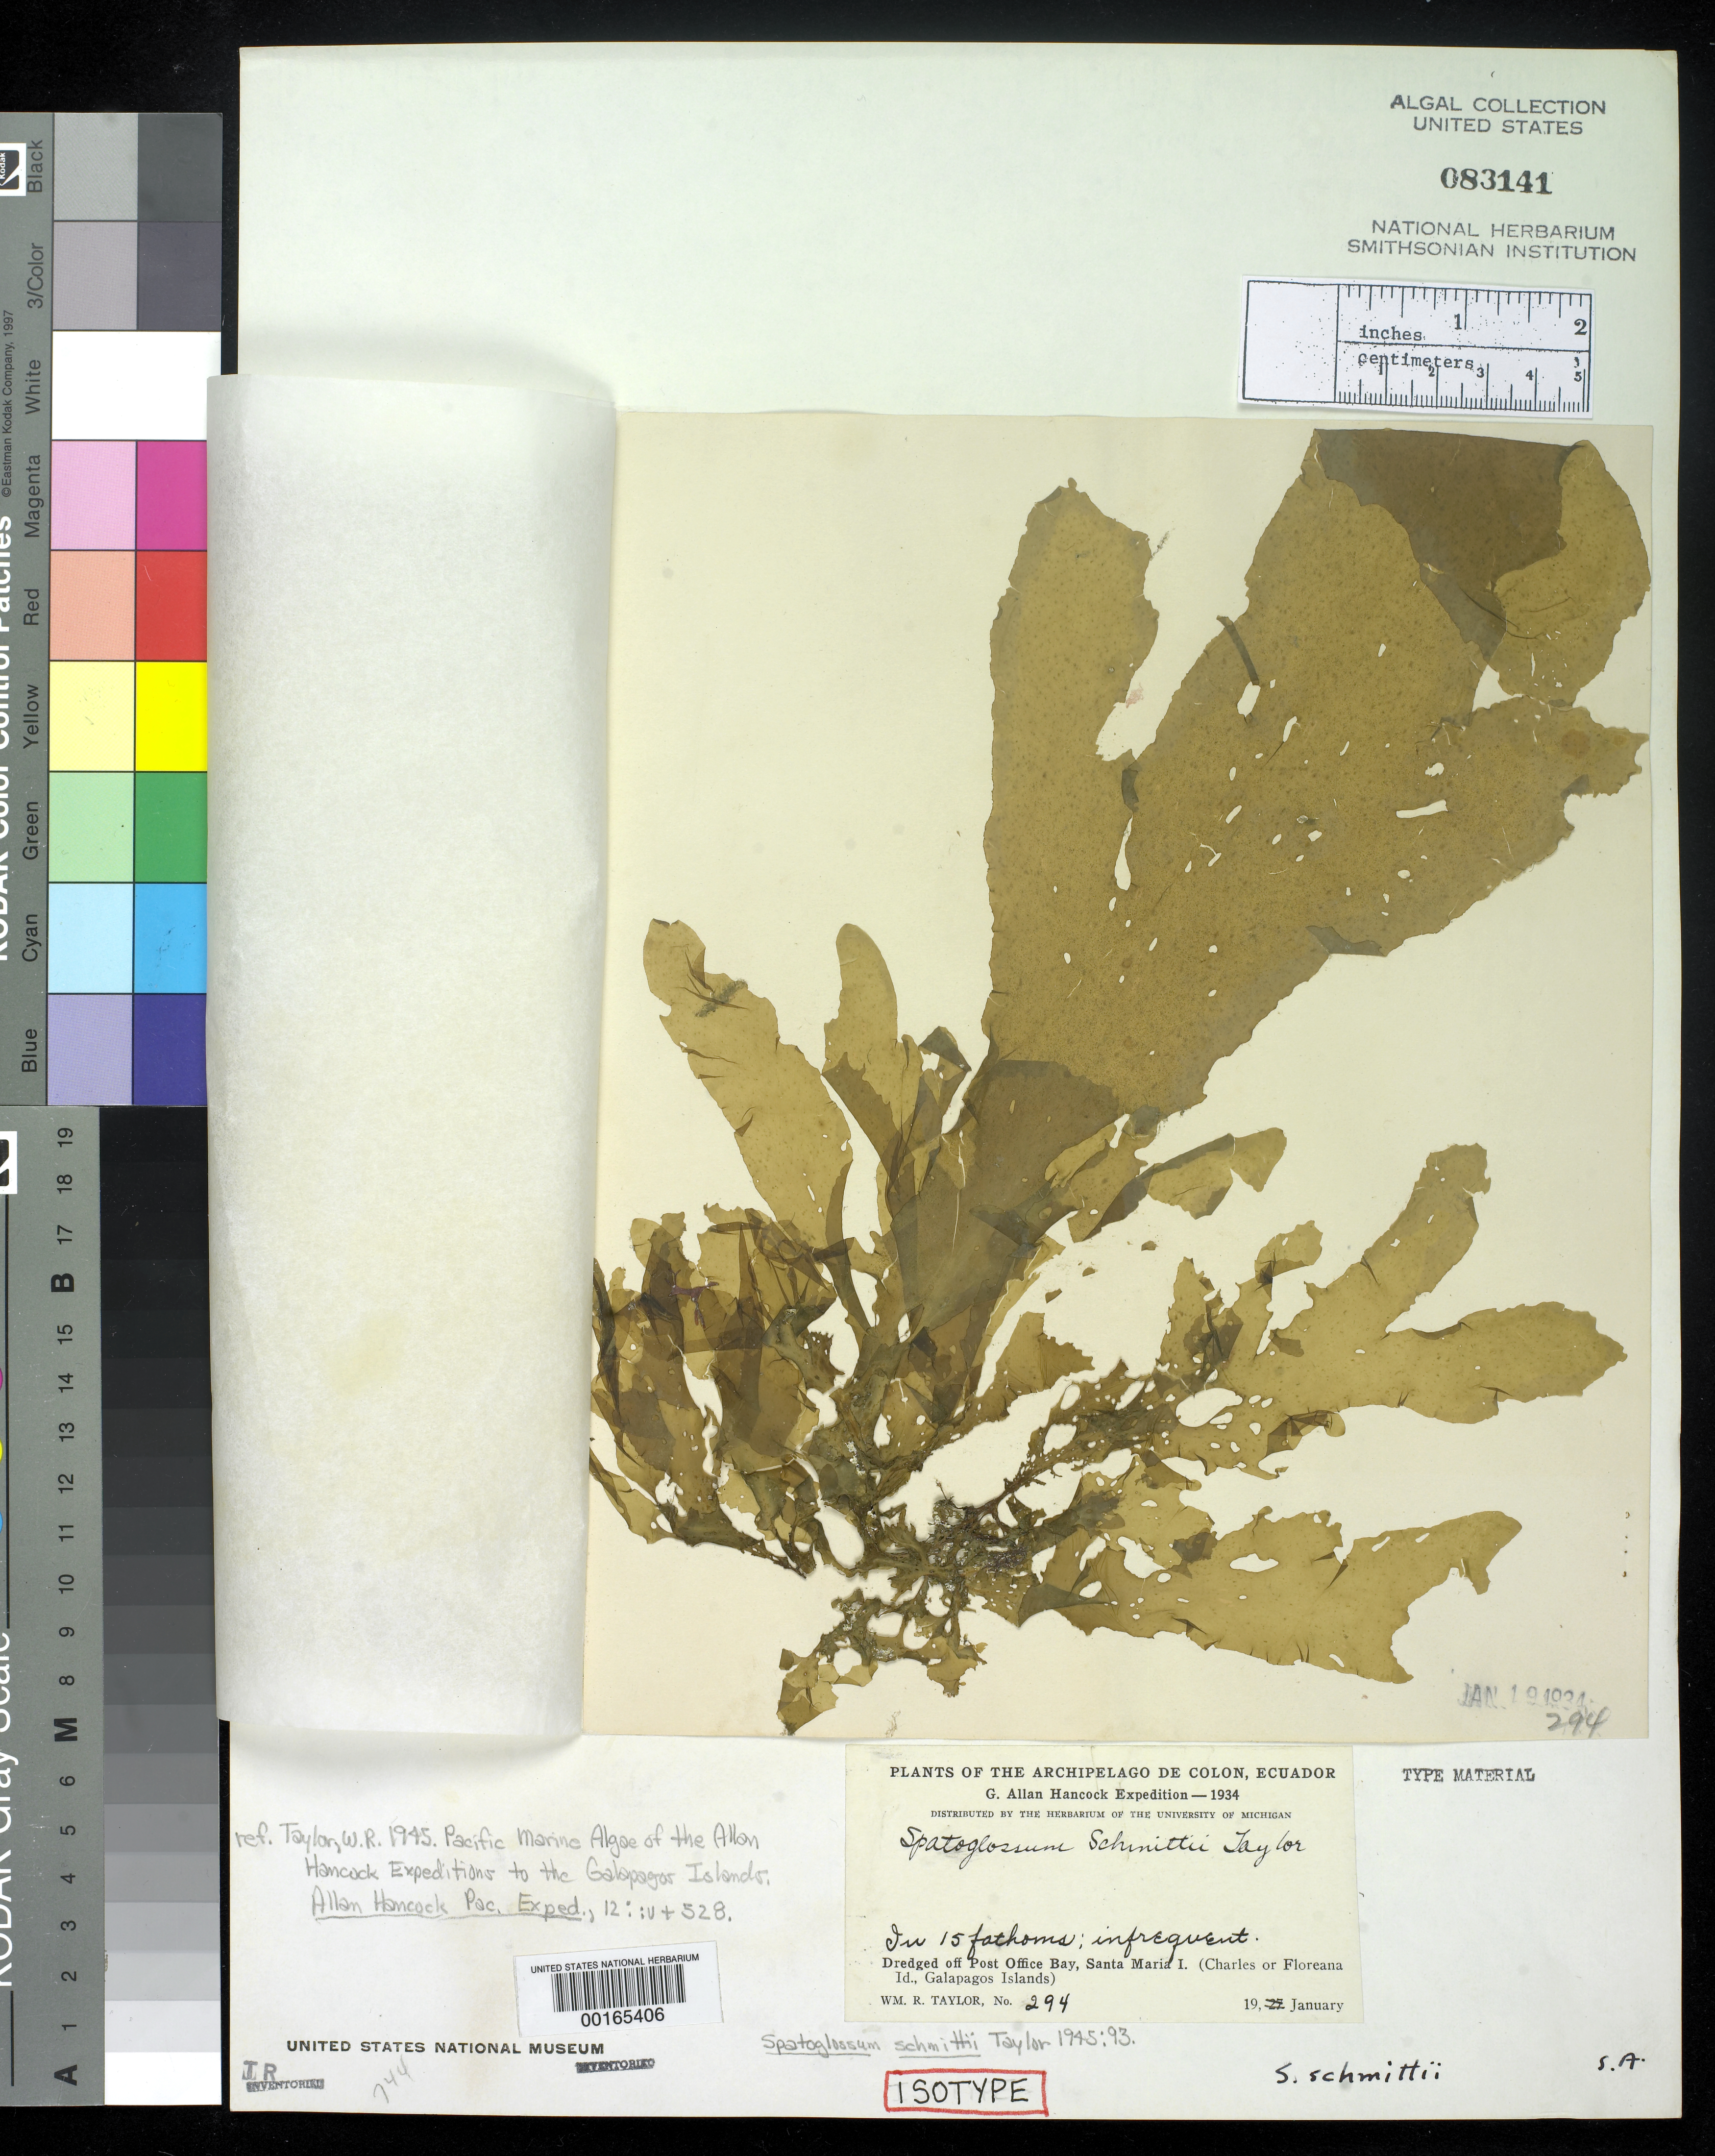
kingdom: Chromista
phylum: Ochrophyta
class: Phaeophyceae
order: Dictyotales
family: Dictyotaceae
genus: Spatoglossum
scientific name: Spatoglossum schmittii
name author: W.R. Taylor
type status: Isotype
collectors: W. R. Taylor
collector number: WRT 34-294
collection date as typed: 19 Jan 1934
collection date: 1934-01-19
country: Ecuador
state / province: Colón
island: Floreana [Charles, Santa Maria]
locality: Off Post Office Bay.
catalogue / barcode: US 83141